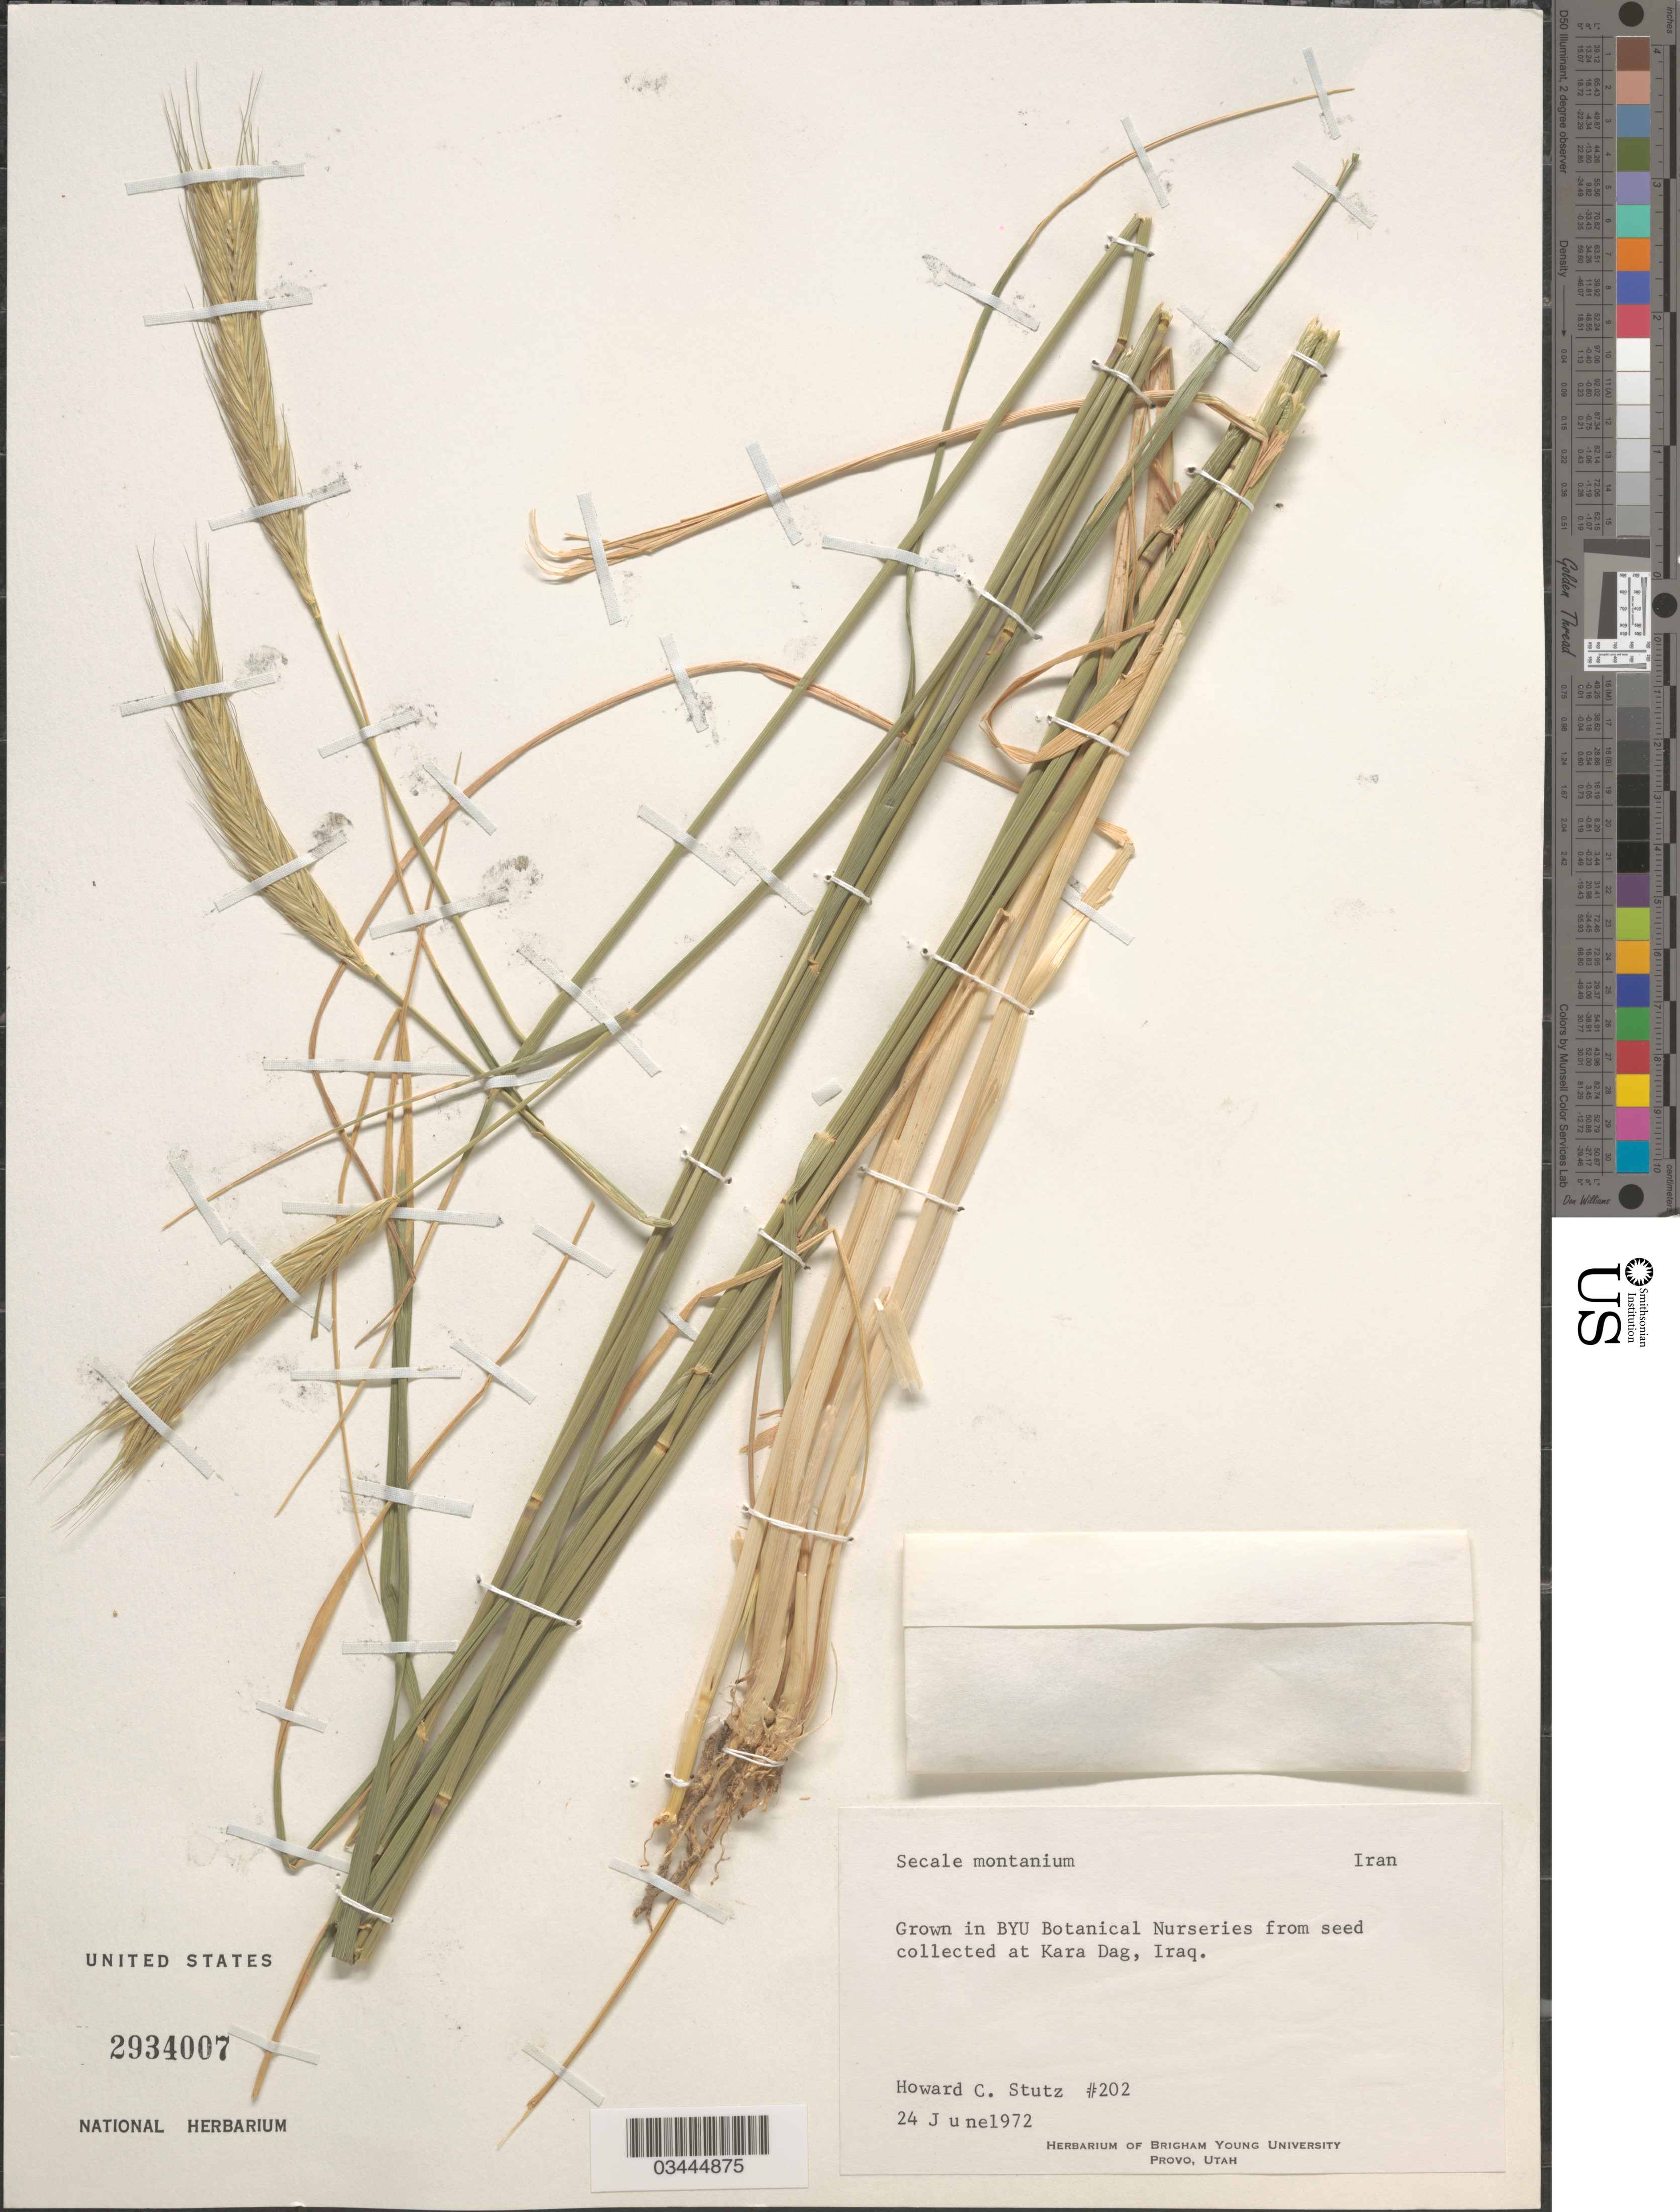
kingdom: Plantae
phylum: Tracheophyta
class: Liliopsida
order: Poales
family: Poaceae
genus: Secale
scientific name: Secale montanum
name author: Gussone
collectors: H. Stutz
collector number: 202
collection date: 1972-06-24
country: United States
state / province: Utah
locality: In BYU Botanical Nurseries.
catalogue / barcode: US 2934007